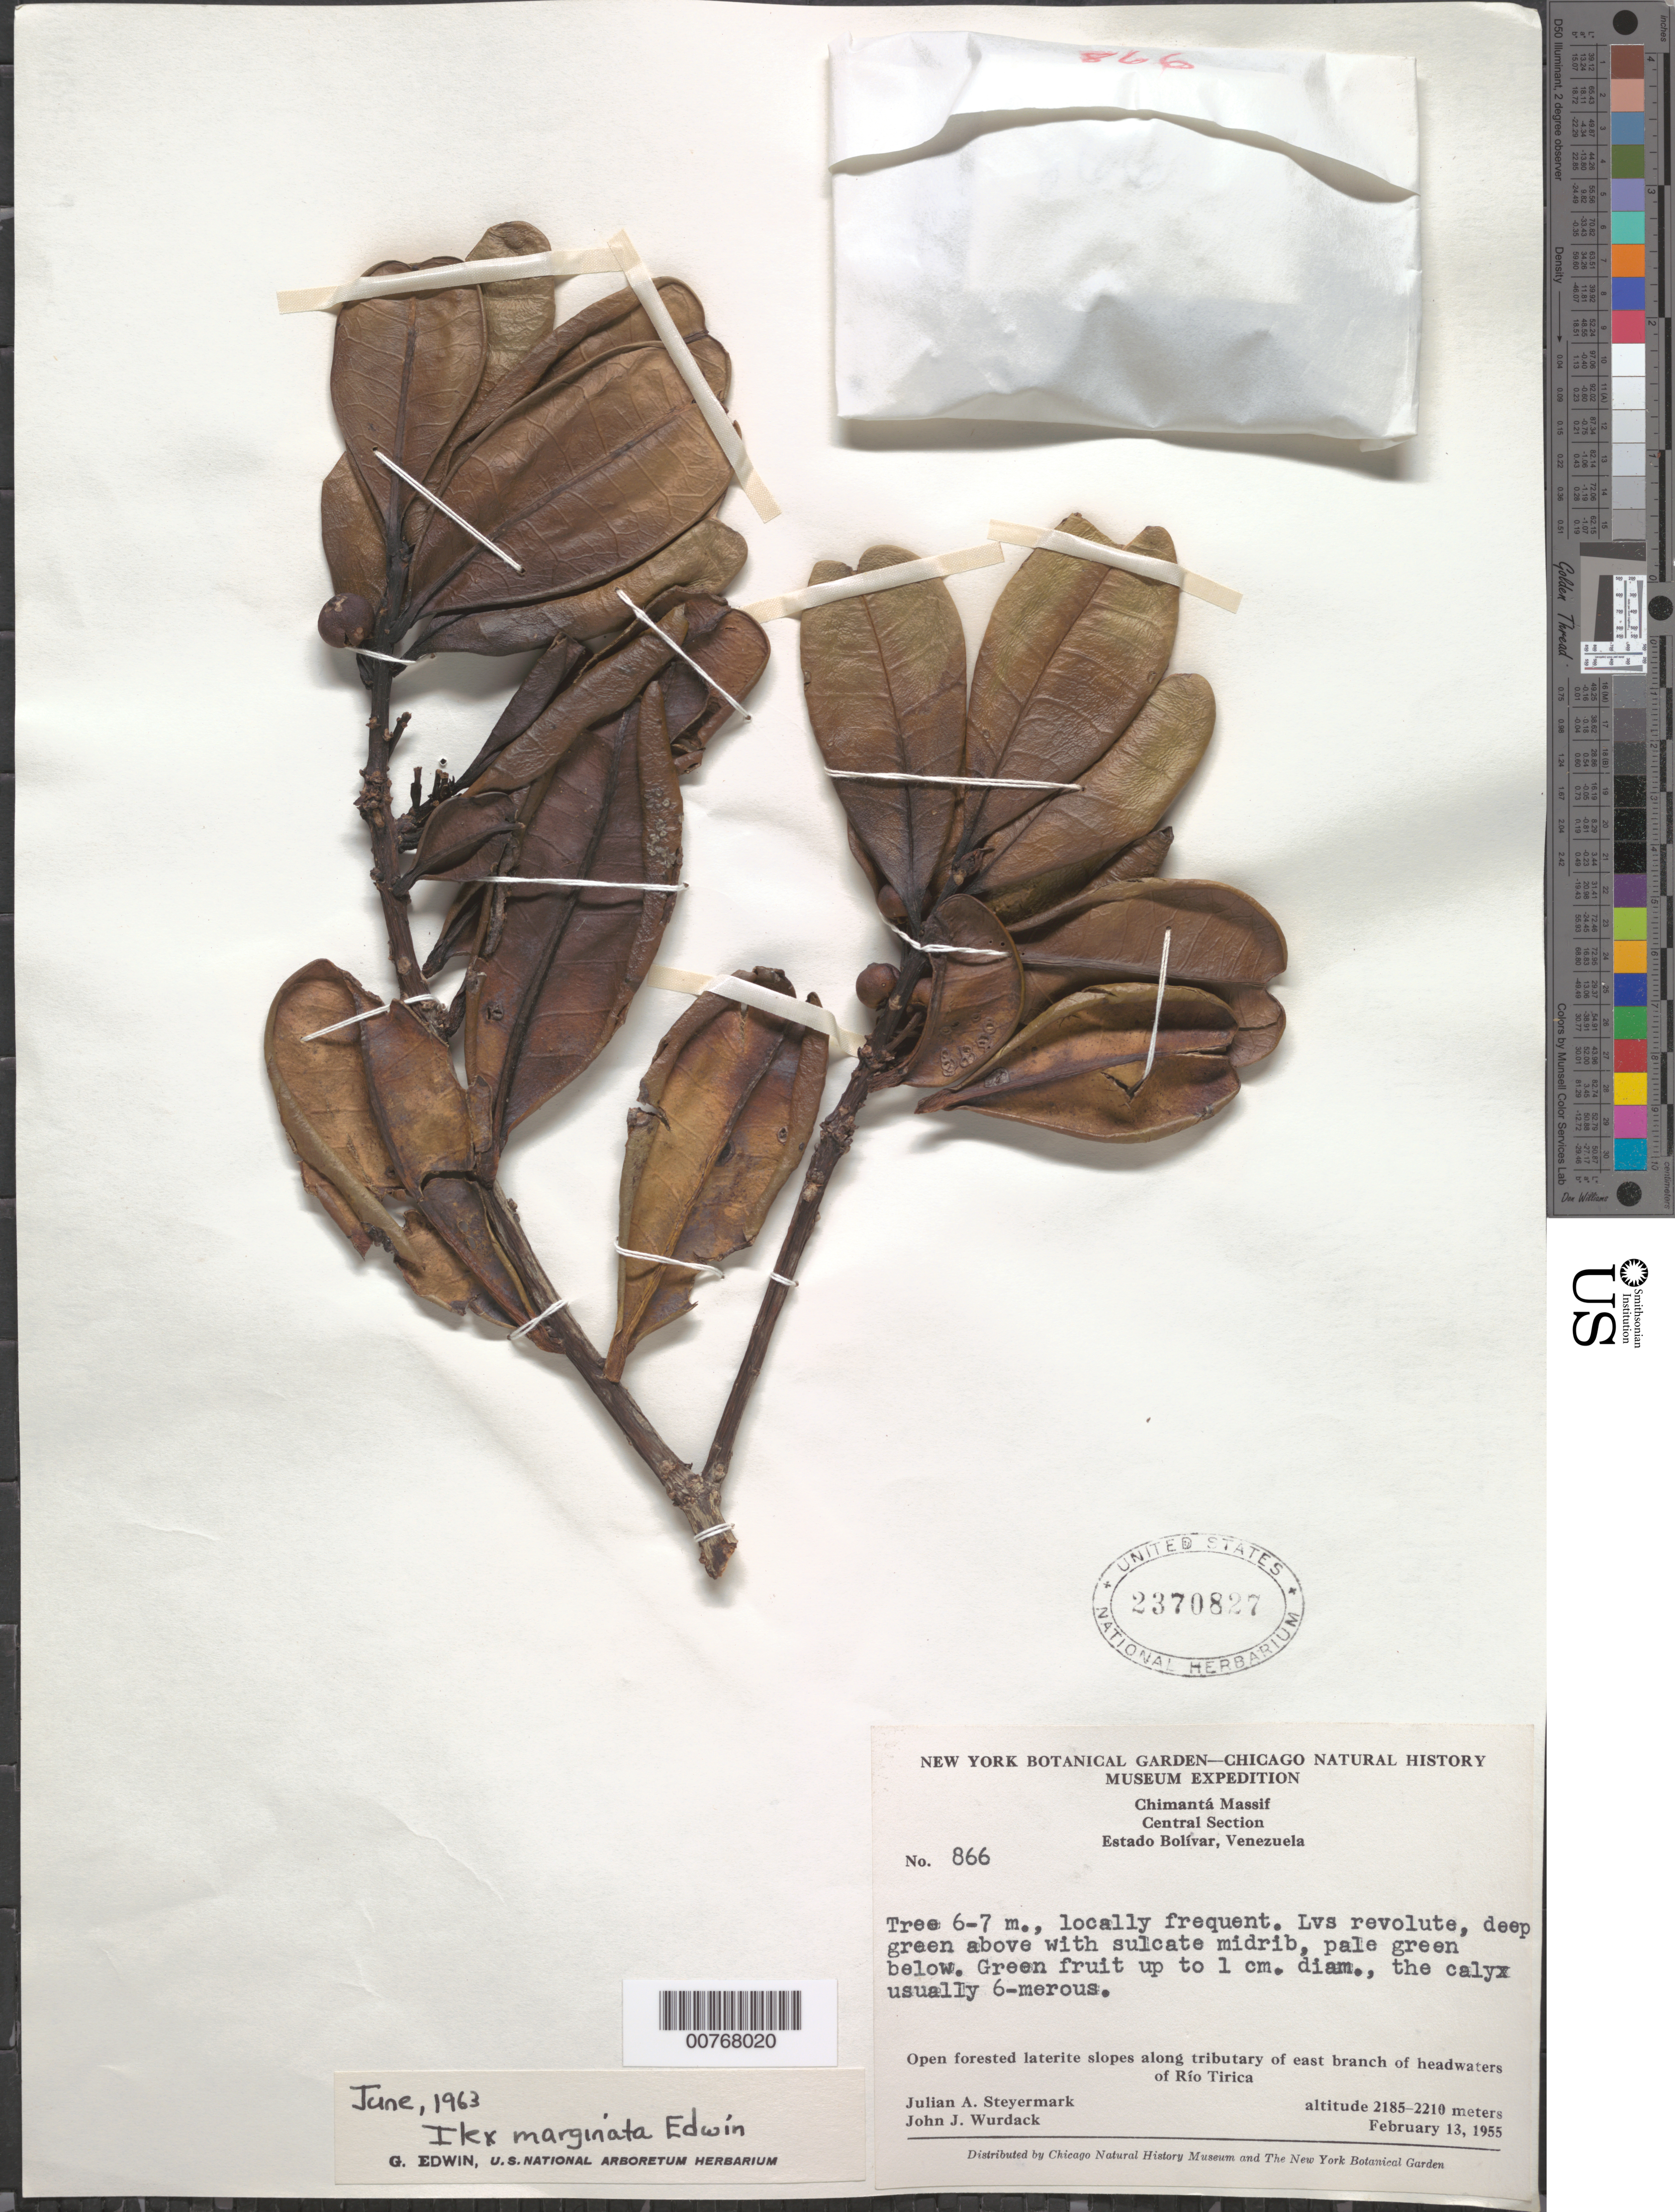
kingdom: Plantae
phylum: Tracheophyta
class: Magnoliopsida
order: Aquifoliales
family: Aquifoliaceae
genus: Ilex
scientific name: Ilex marginata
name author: Edwin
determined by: Edwin, G.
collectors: J. Steyermark & J. J. Wurdack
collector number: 55 866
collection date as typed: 13-Feb-55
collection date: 1955-02-13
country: Venezuela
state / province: Bolívar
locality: Chimantá Massif, central section; along tributary valley of east branch of headwaters of Río Tirica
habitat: Open forested laterite slopes along tributary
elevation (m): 2185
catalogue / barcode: US 2370827